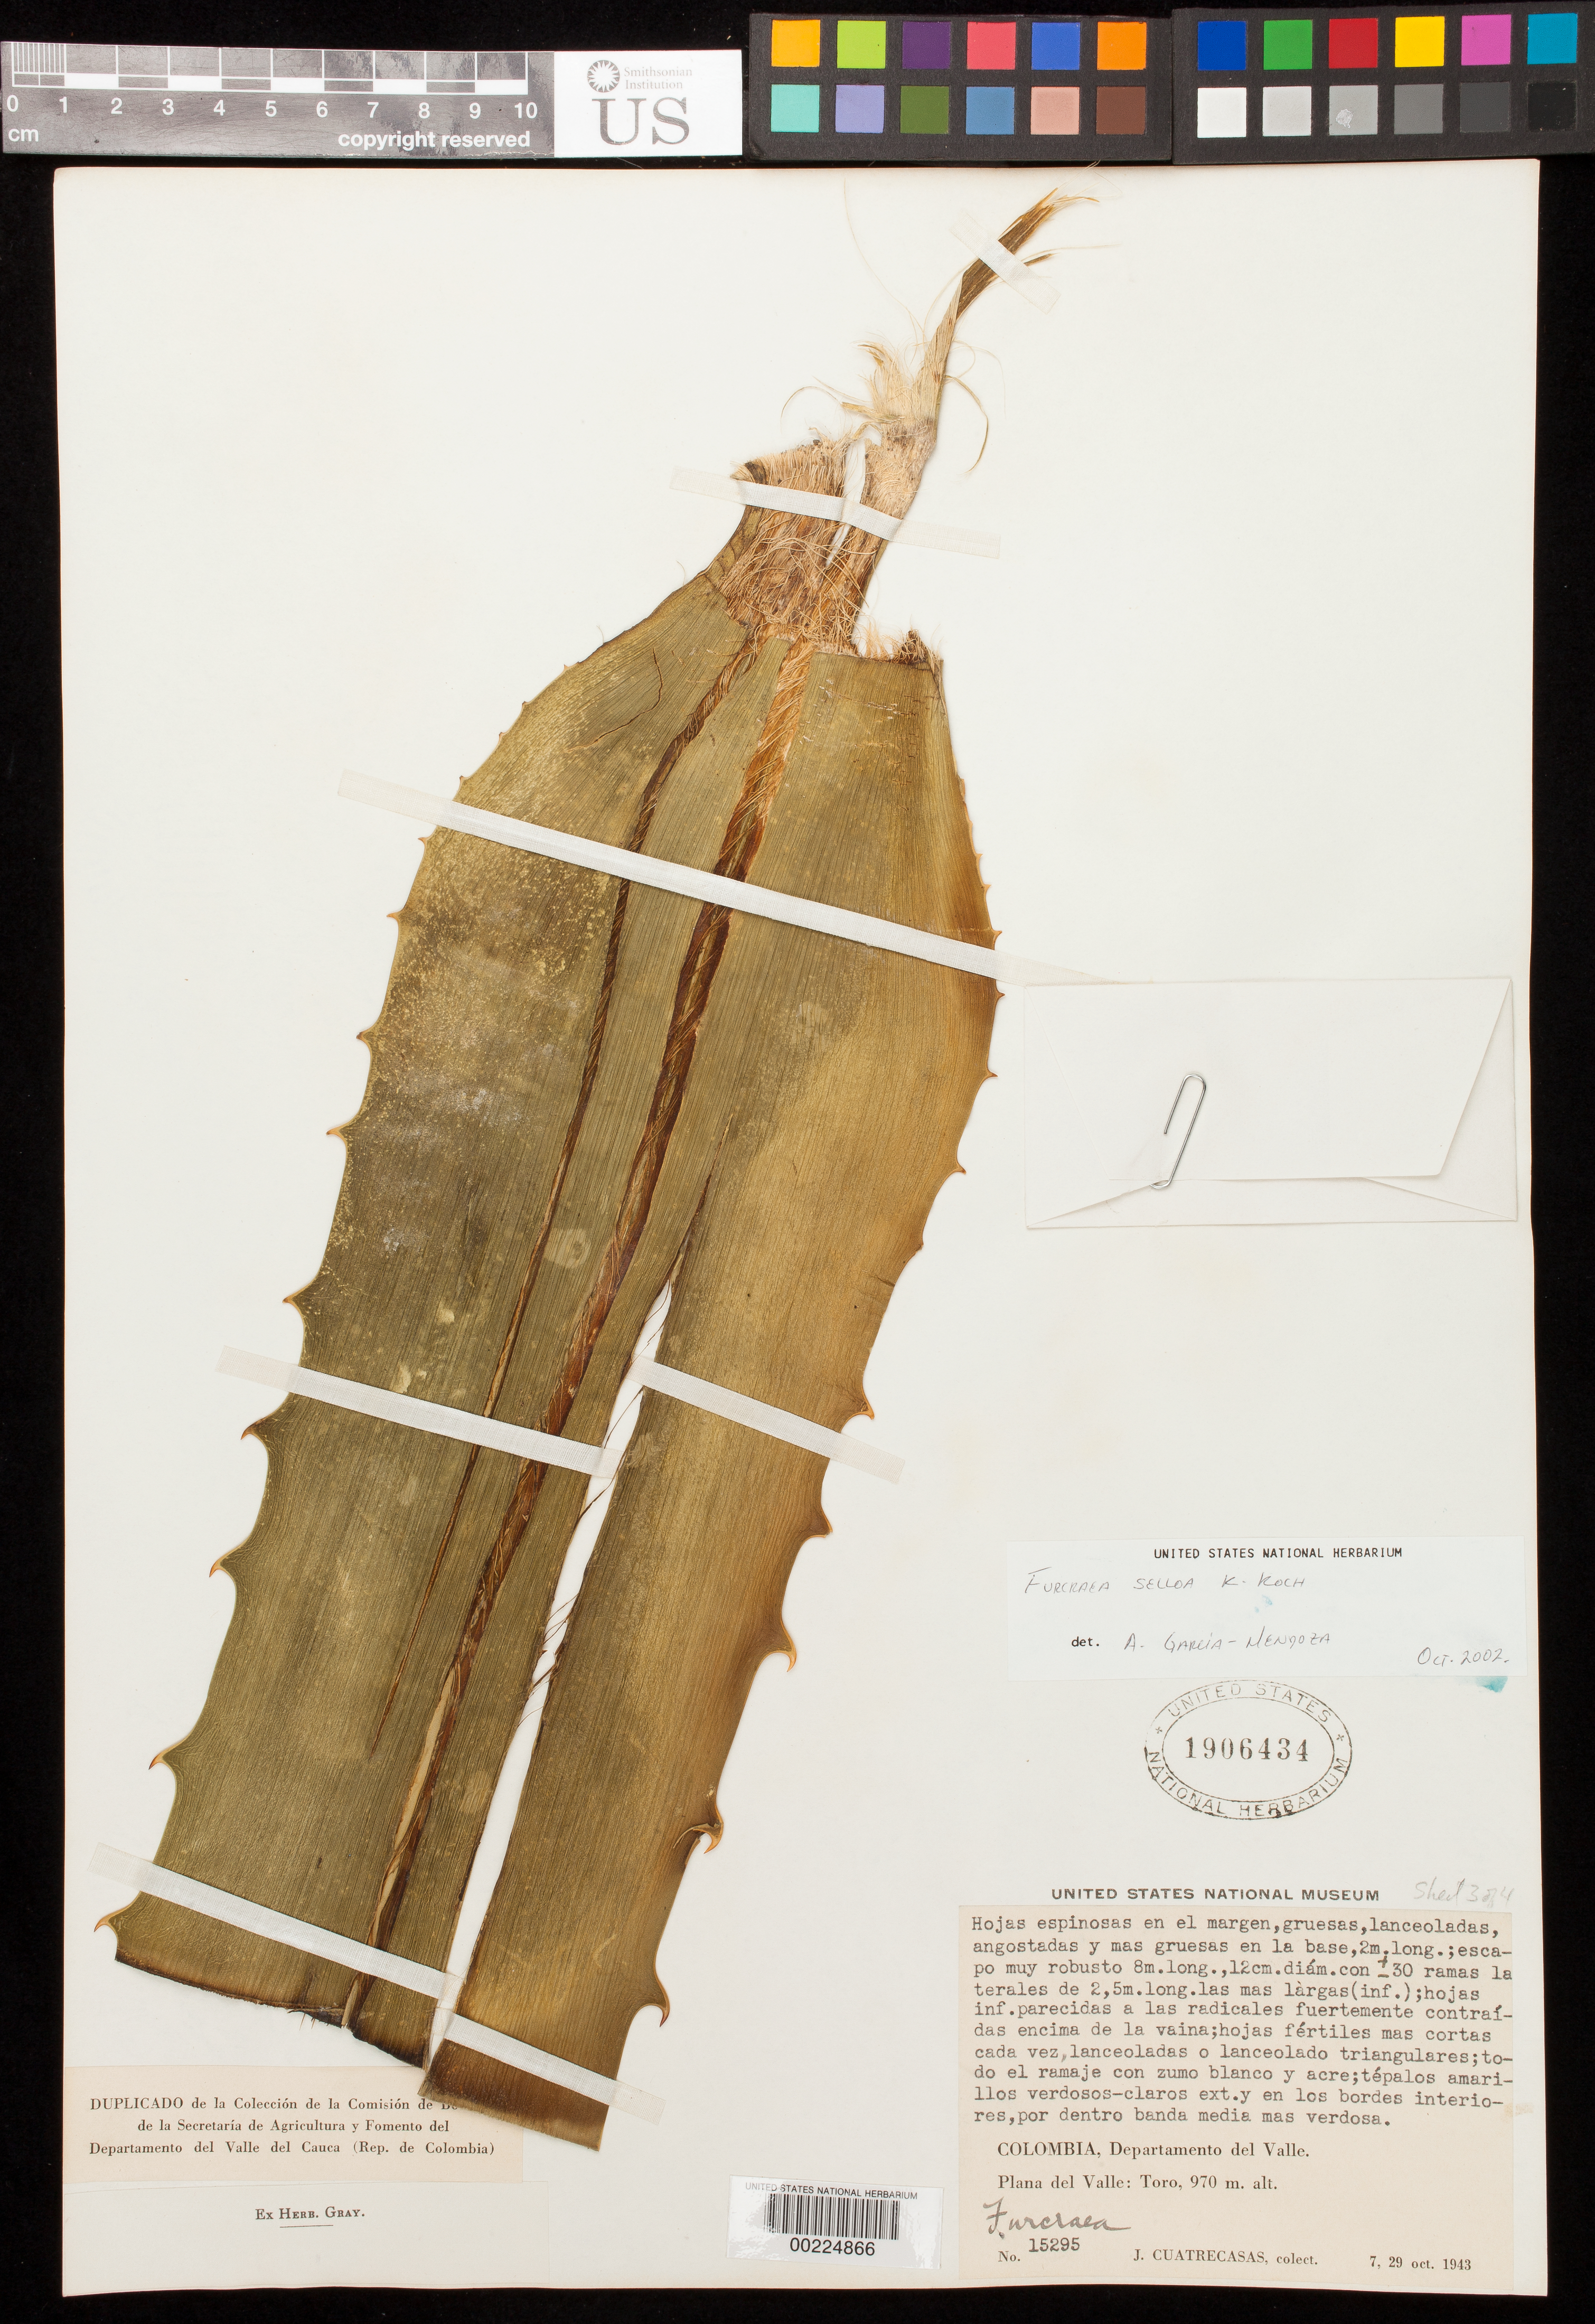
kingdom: Plantae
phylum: Tracheophyta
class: Liliopsida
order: Asparagales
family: Asparagaceae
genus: Furcraea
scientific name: Furcraea selloa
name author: K. Koch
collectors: J. Cuatrecasas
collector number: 15295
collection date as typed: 07 Oct 1943 and 29 Oct 1943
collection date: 1943-10-07,1943-10-29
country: Colombia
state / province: Valle del Cauca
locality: Plana del Valle: Toro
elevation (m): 970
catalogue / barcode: US 1906434